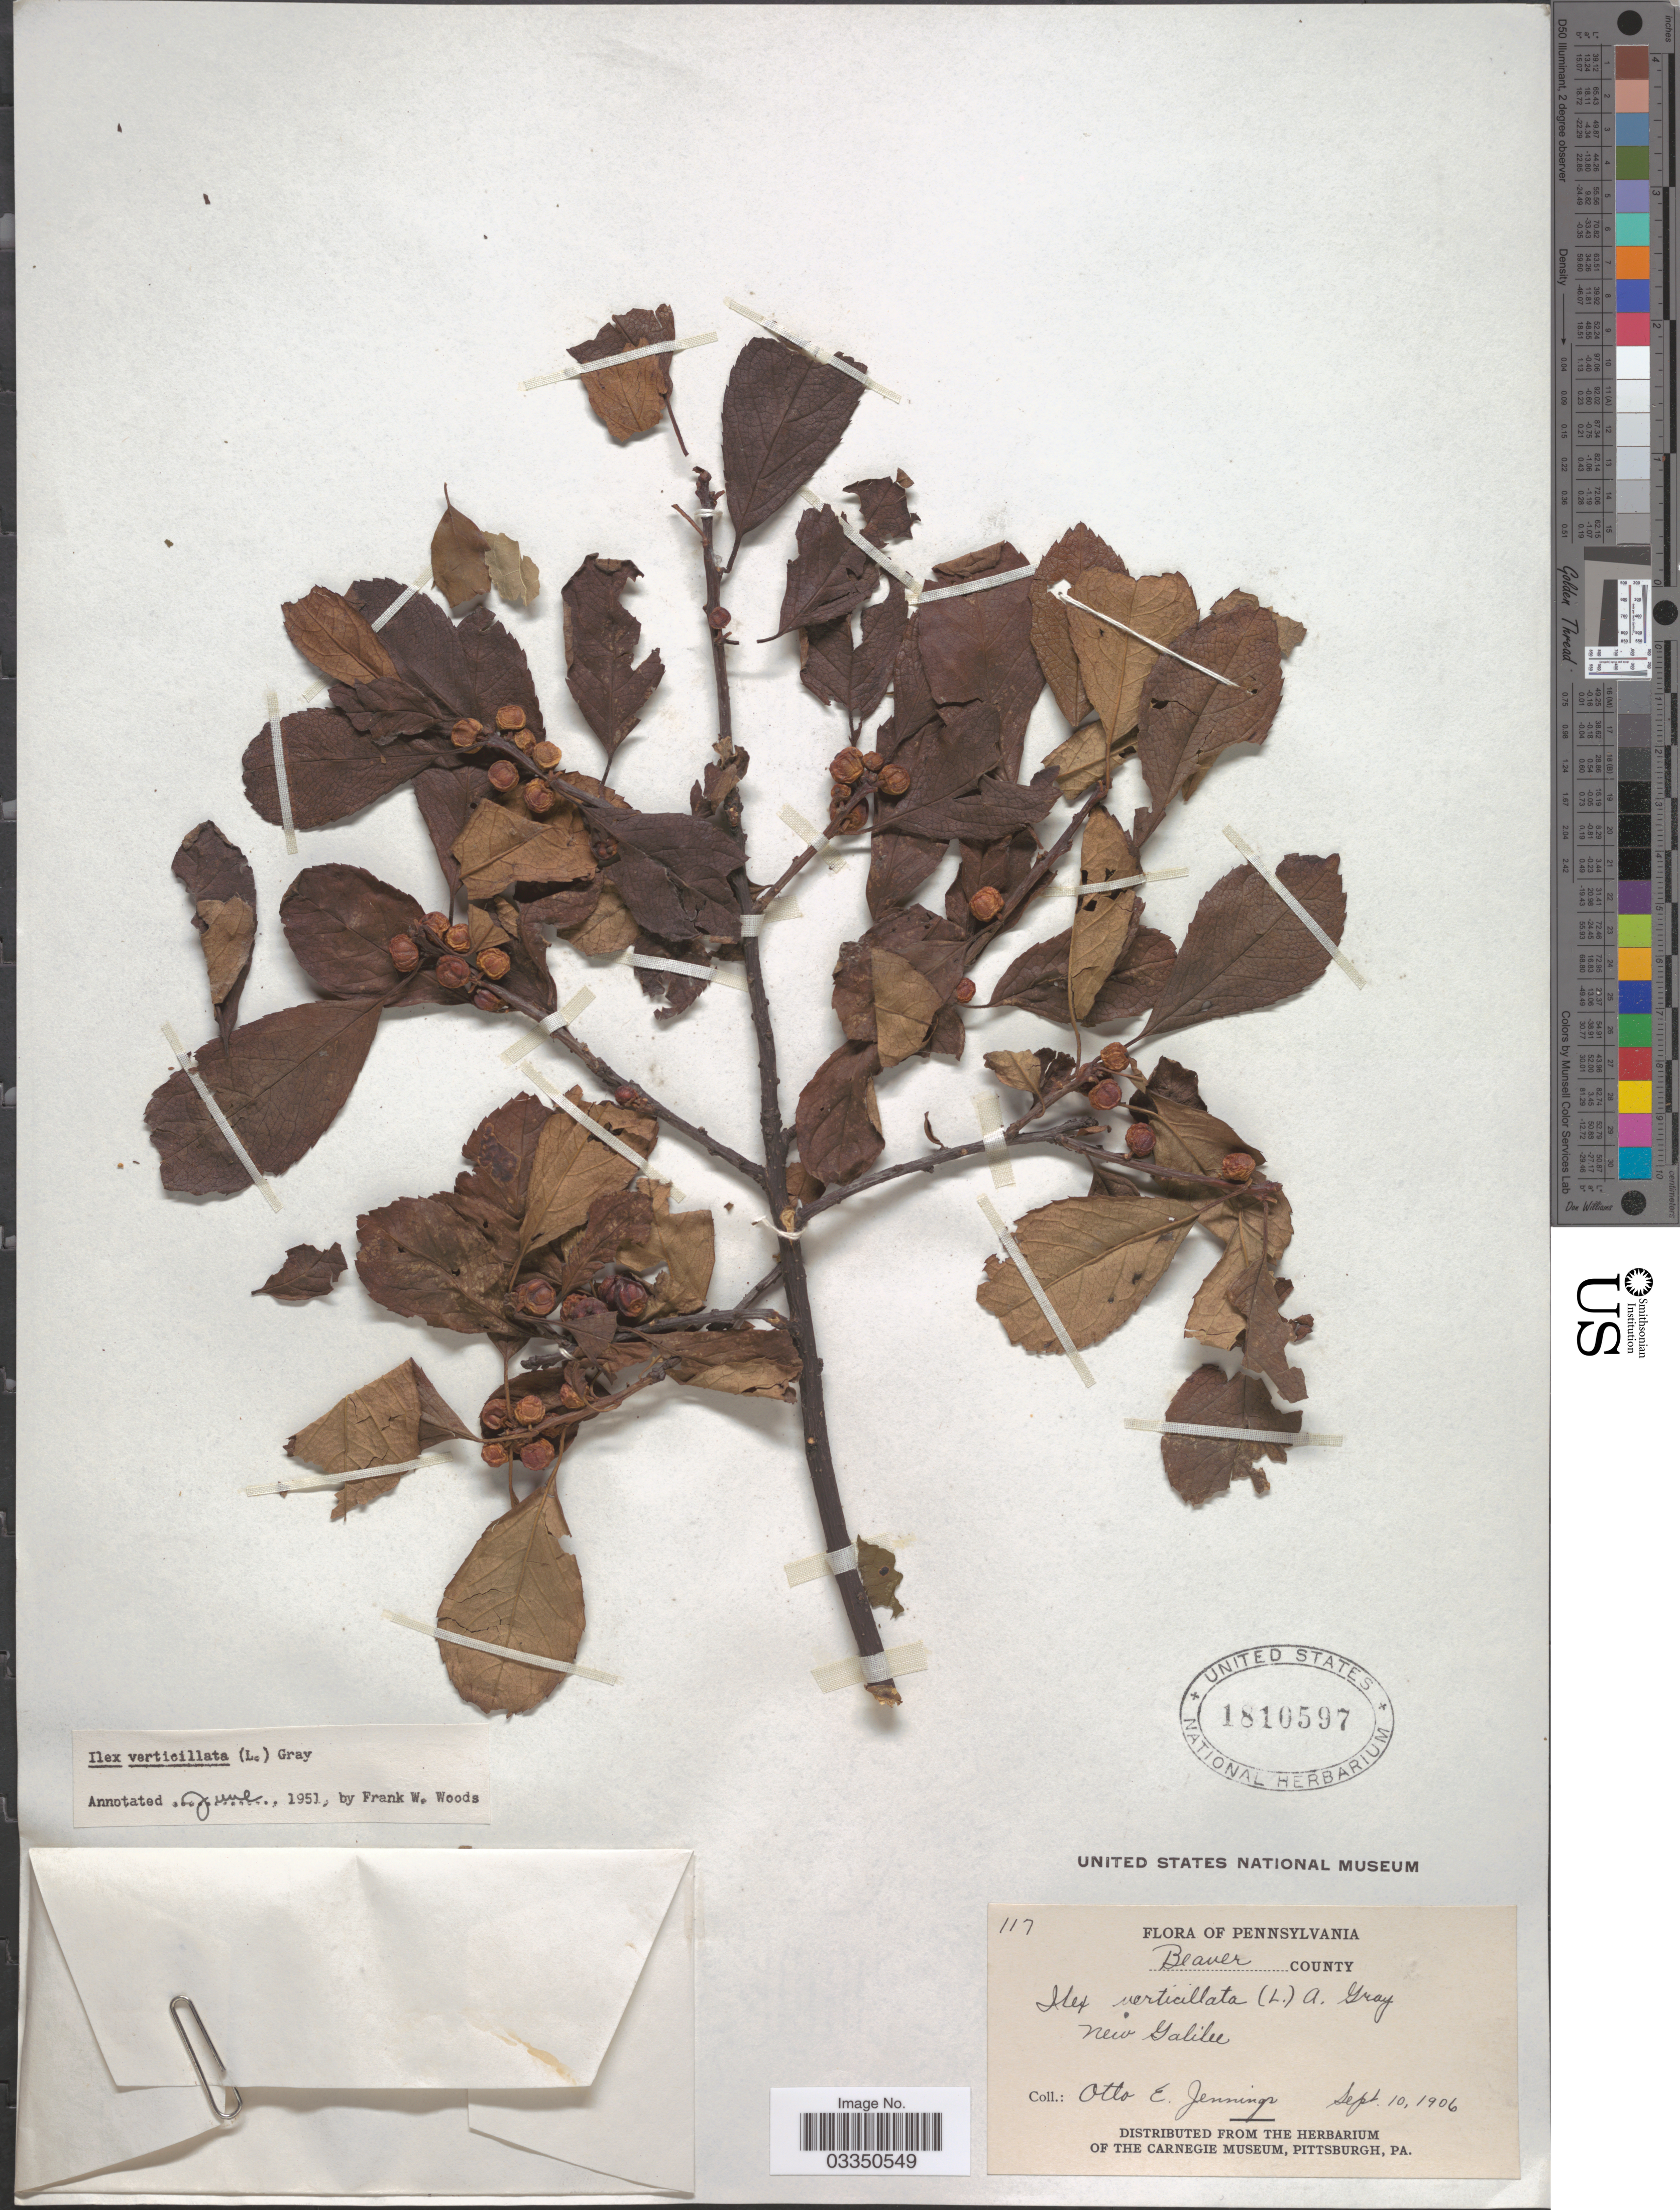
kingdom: Plantae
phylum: Tracheophyta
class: Magnoliopsida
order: Aquifoliales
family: Aquifoliaceae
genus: Ilex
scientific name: Ilex verticillata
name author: (L.) A. Gray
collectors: O. E. Jennings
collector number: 117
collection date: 1906-09-10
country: United States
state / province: Pennsylvania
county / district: Beaver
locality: Beaver County. New Galilee.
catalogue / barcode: US 1810597